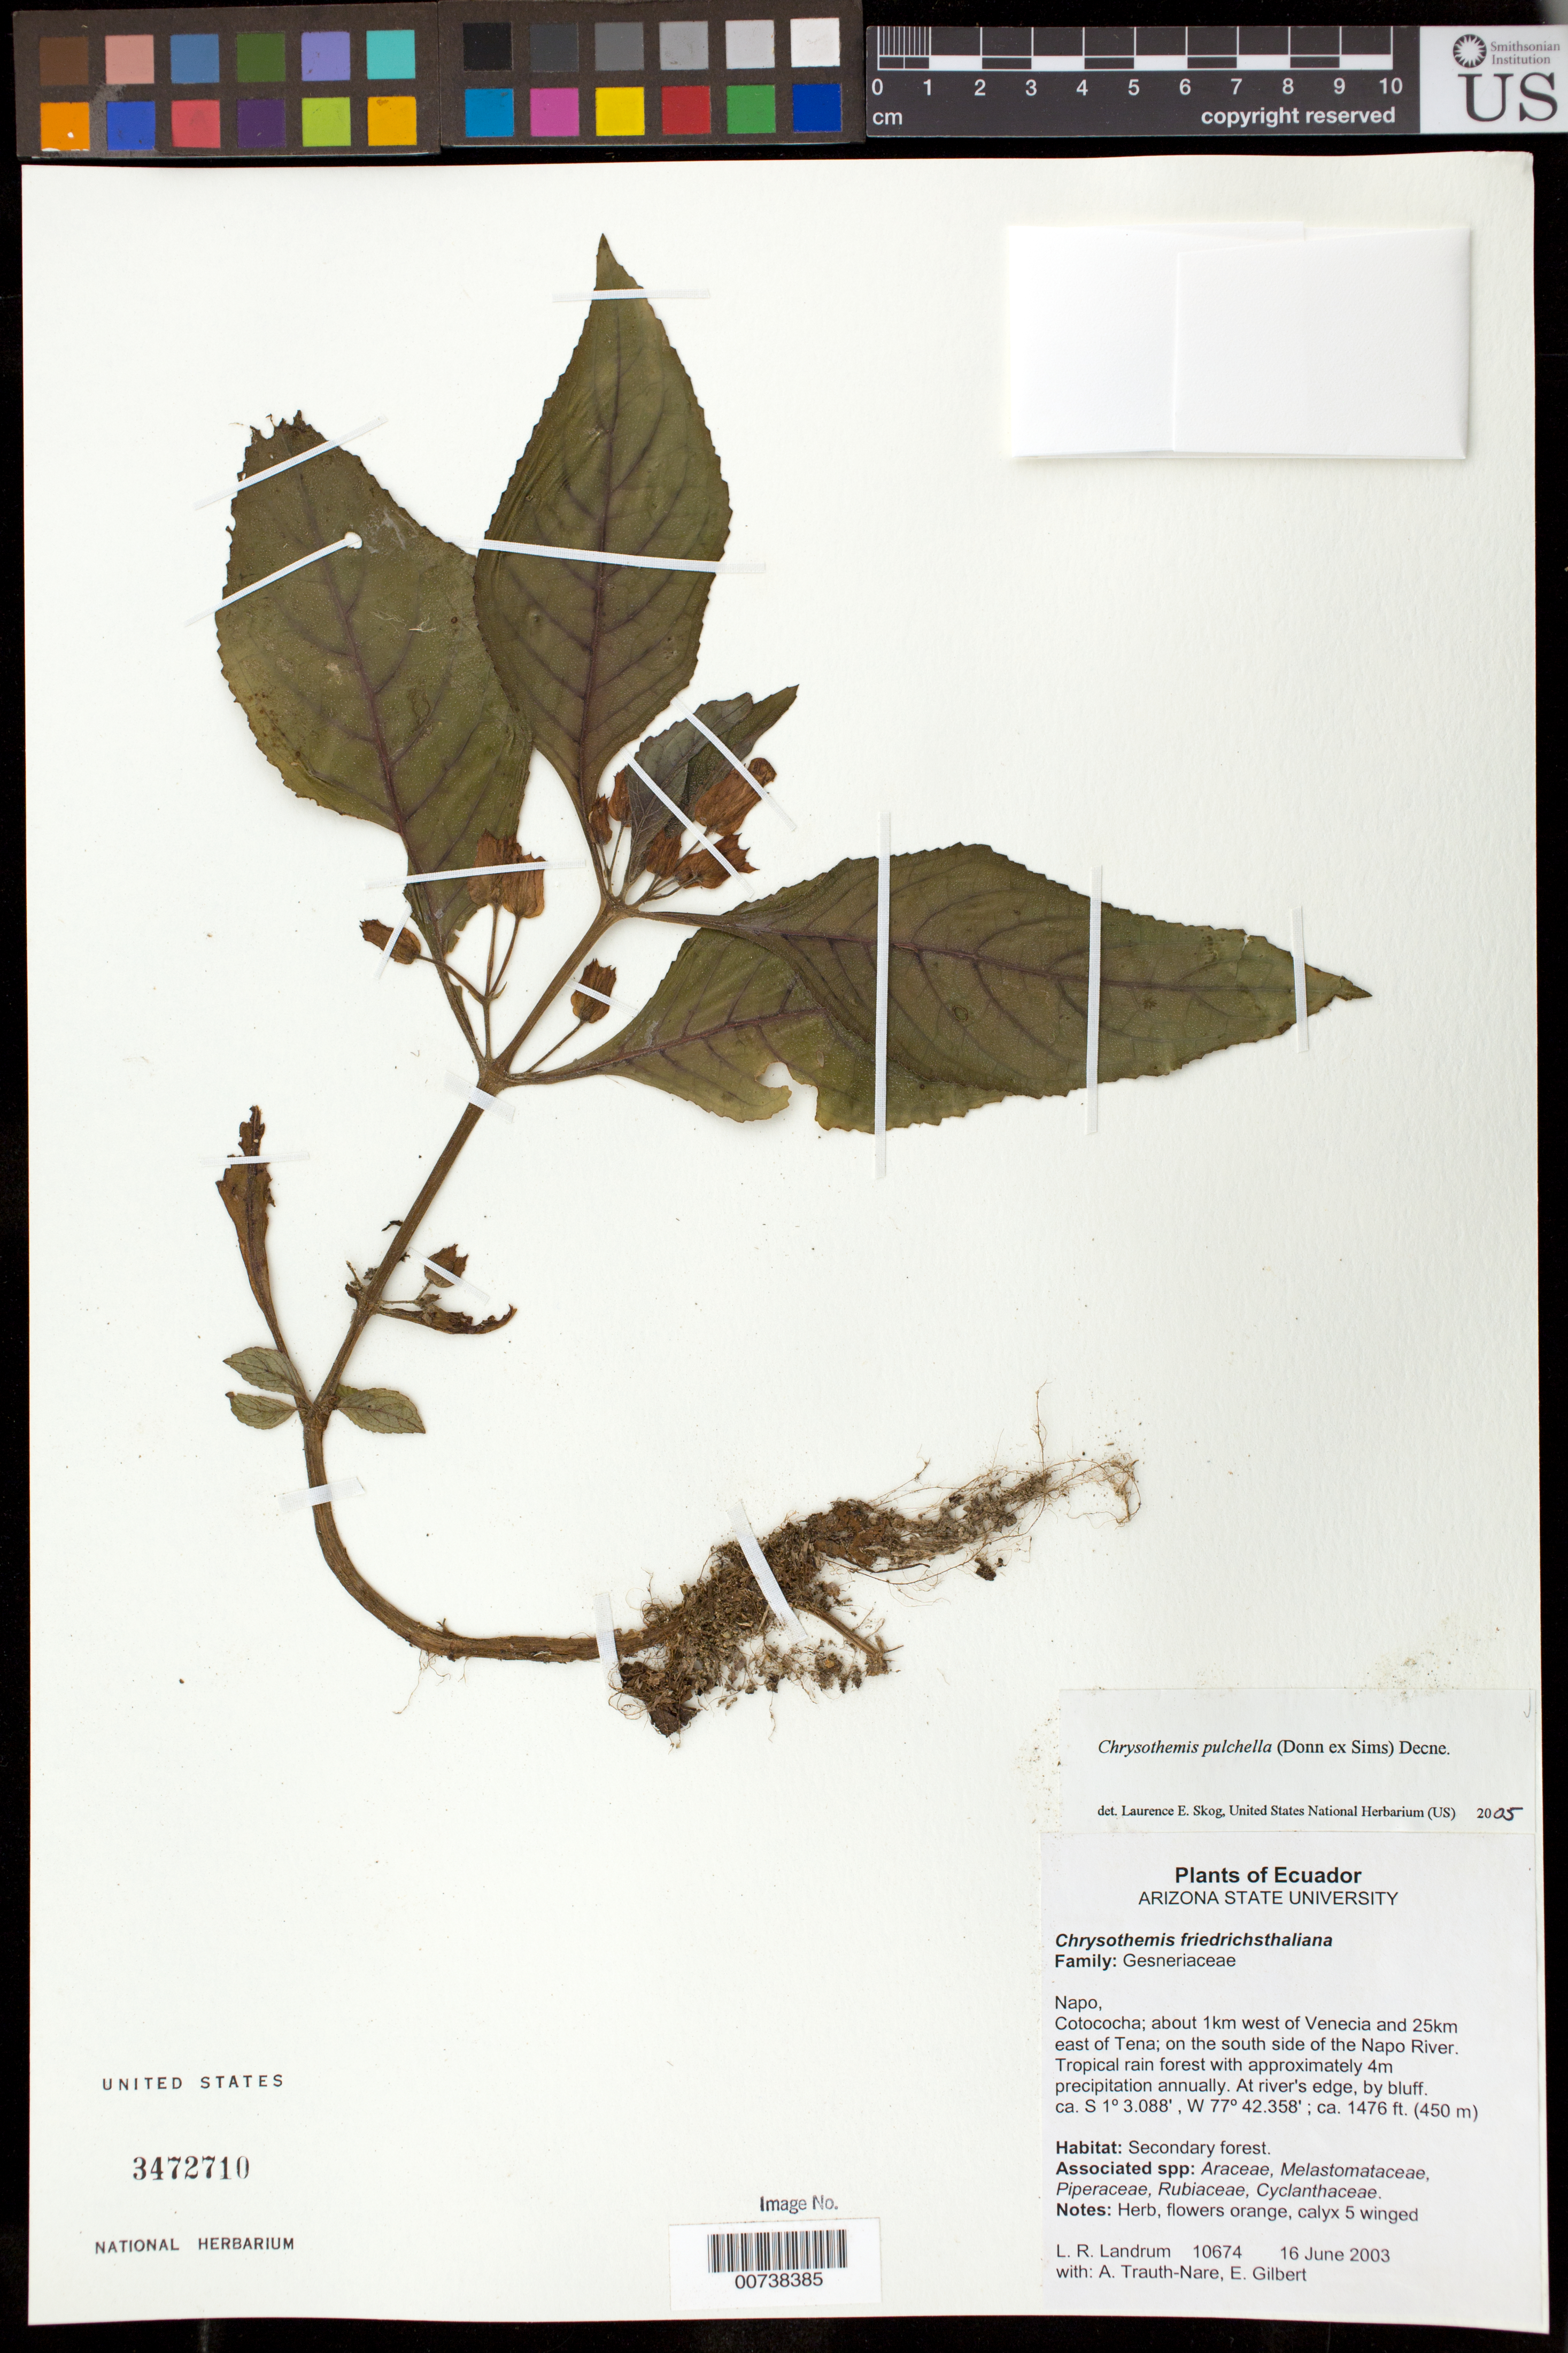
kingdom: Plantae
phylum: Tracheophyta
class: Magnoliopsida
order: Lamiales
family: Gesneriaceae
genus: Chrysothemis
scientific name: Chrysothemis pulchella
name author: (Donn ex Sims) Decne.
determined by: Skog, Laurence E.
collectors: L. R. Landrum, A. Trauth-Nare & E. Gilbert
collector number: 10674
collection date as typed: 16 Jun 2003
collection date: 2003-06-16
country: Ecuador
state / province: Napo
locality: Napo, Cotocacha; about 1 km west of Venecia and 25 km east ofTena; on the south side of the Napo River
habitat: Tropical rain forest with approximately 4 m precipitation annually, at river's edge, by bluff; secondary forest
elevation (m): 450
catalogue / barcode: US 3472710